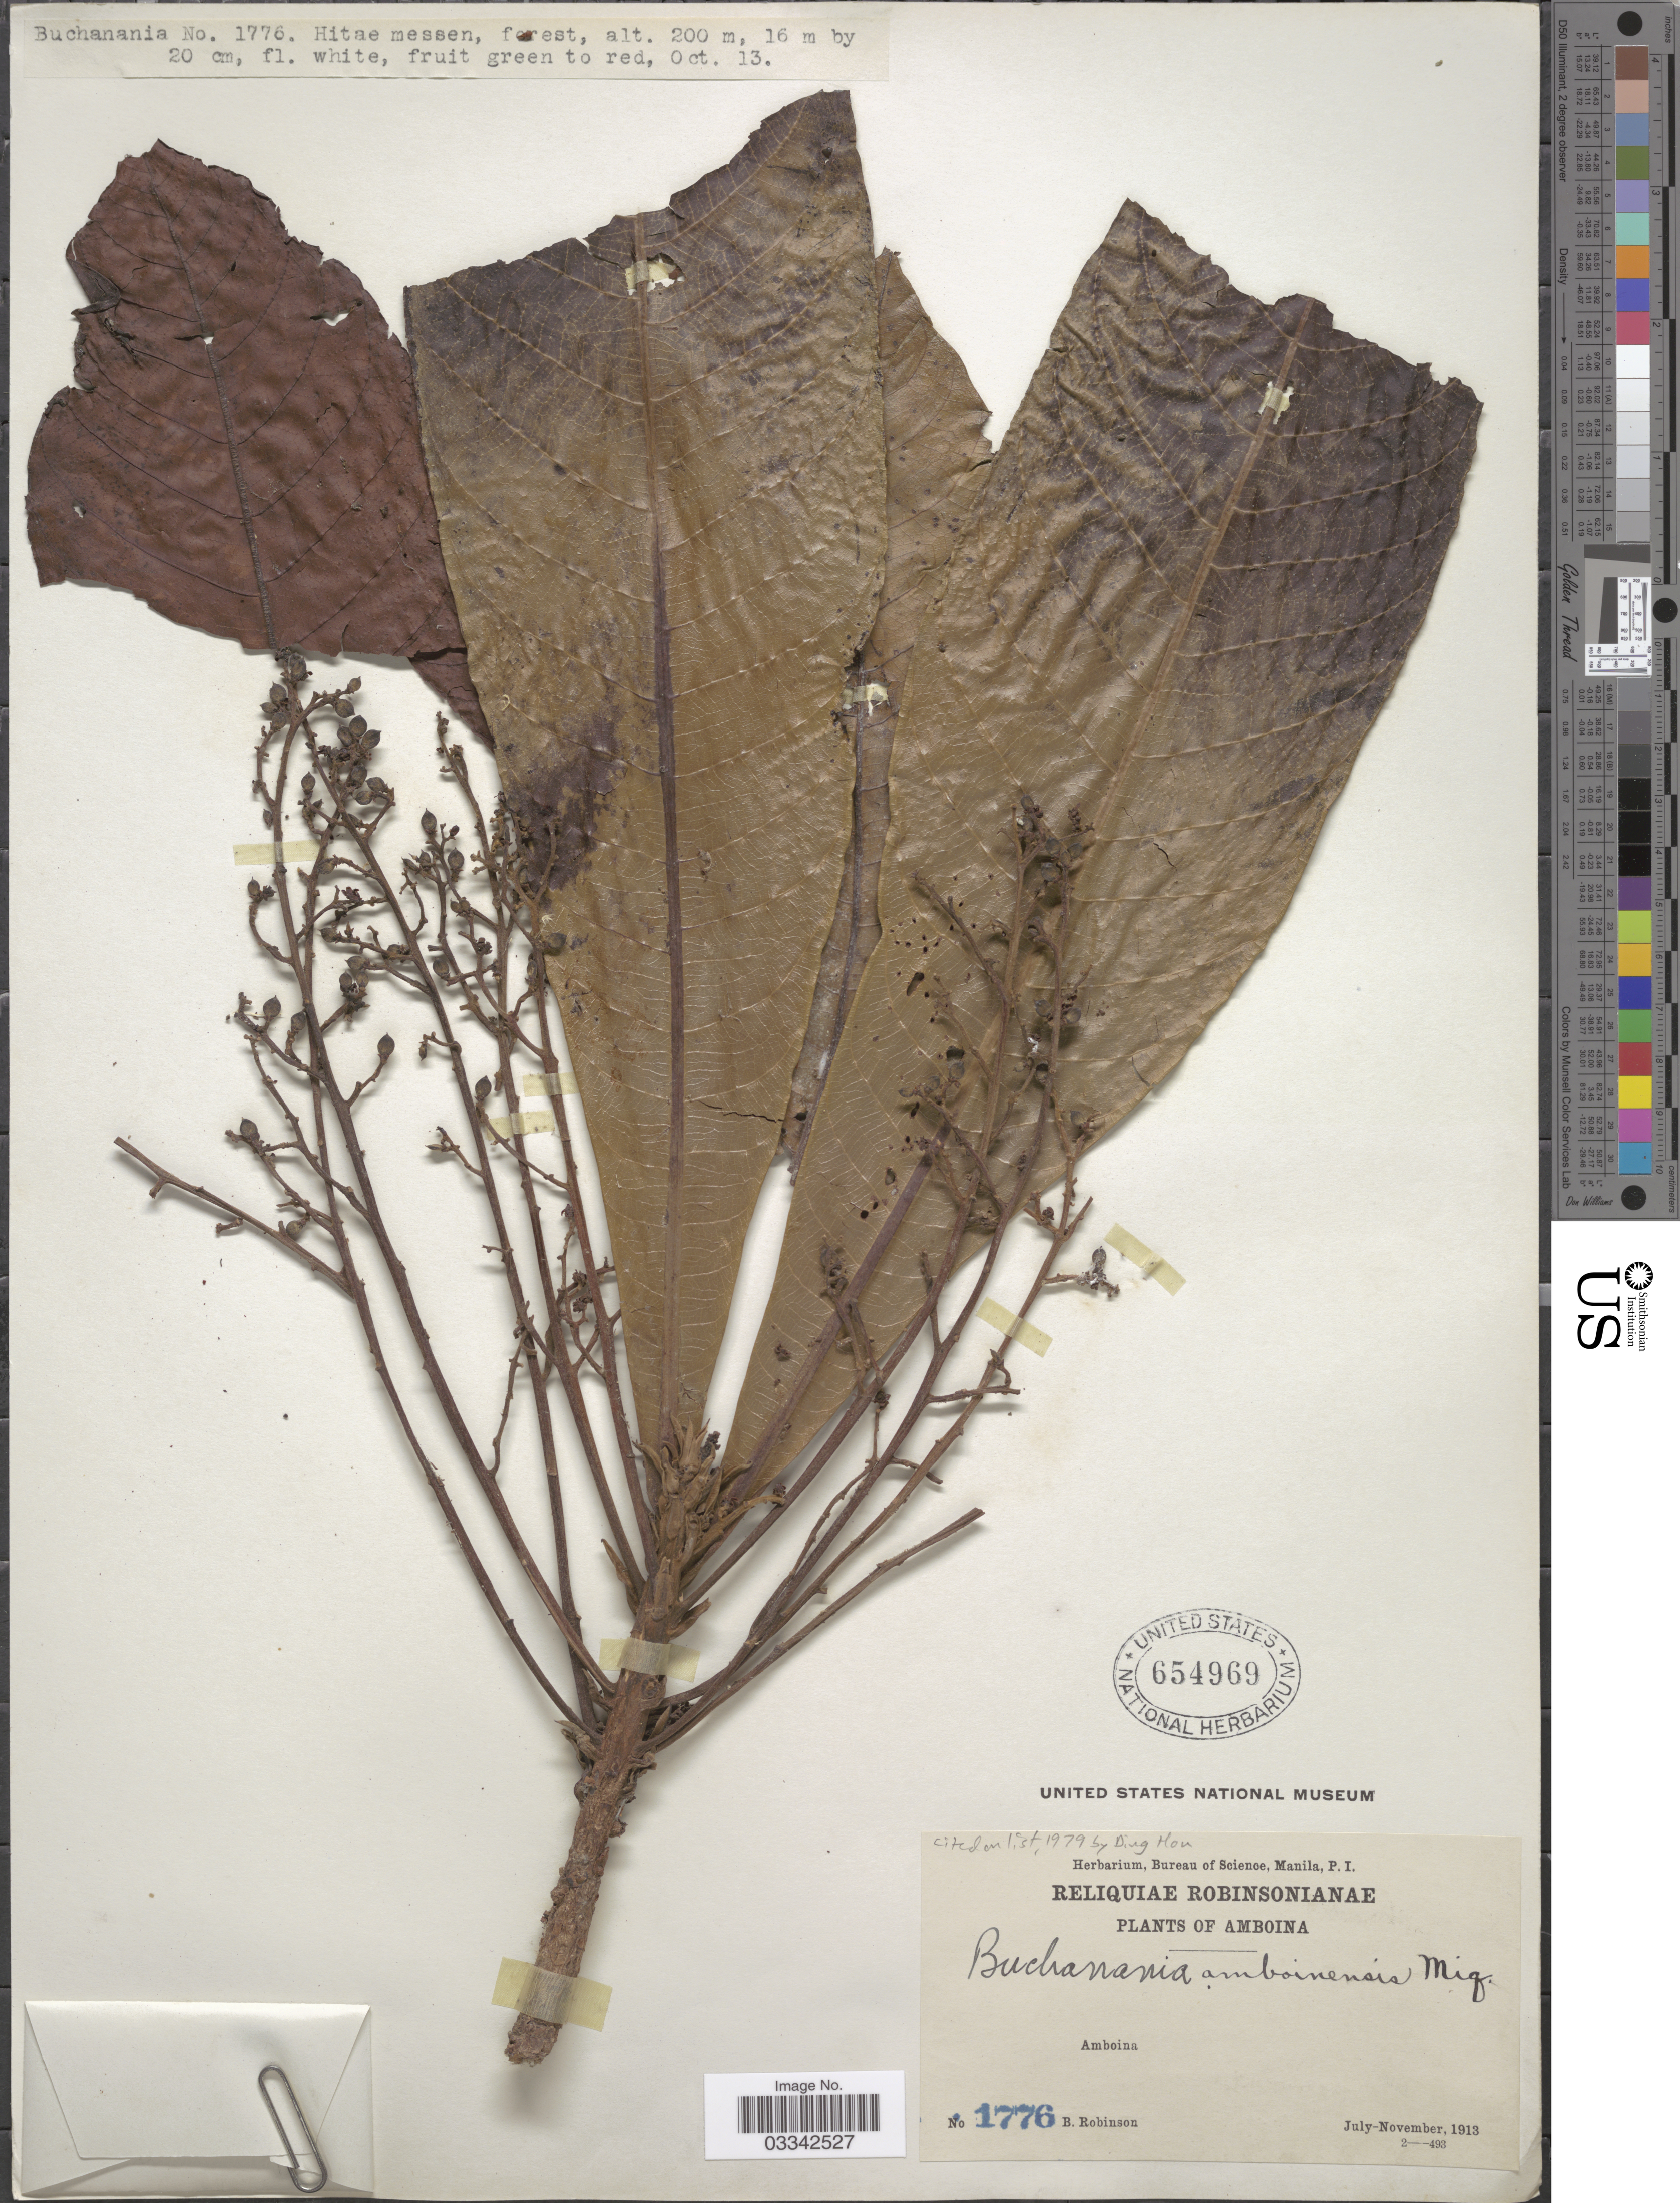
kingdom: Plantae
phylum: Tracheophyta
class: Magnoliopsida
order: Sapindales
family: Anacardiaceae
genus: Buchanania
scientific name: Buchanania amboinensis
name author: Miq.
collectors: B. Robinson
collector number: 1776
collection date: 1913-07/1913-11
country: Indonesia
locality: Amboina.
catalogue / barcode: US 654969